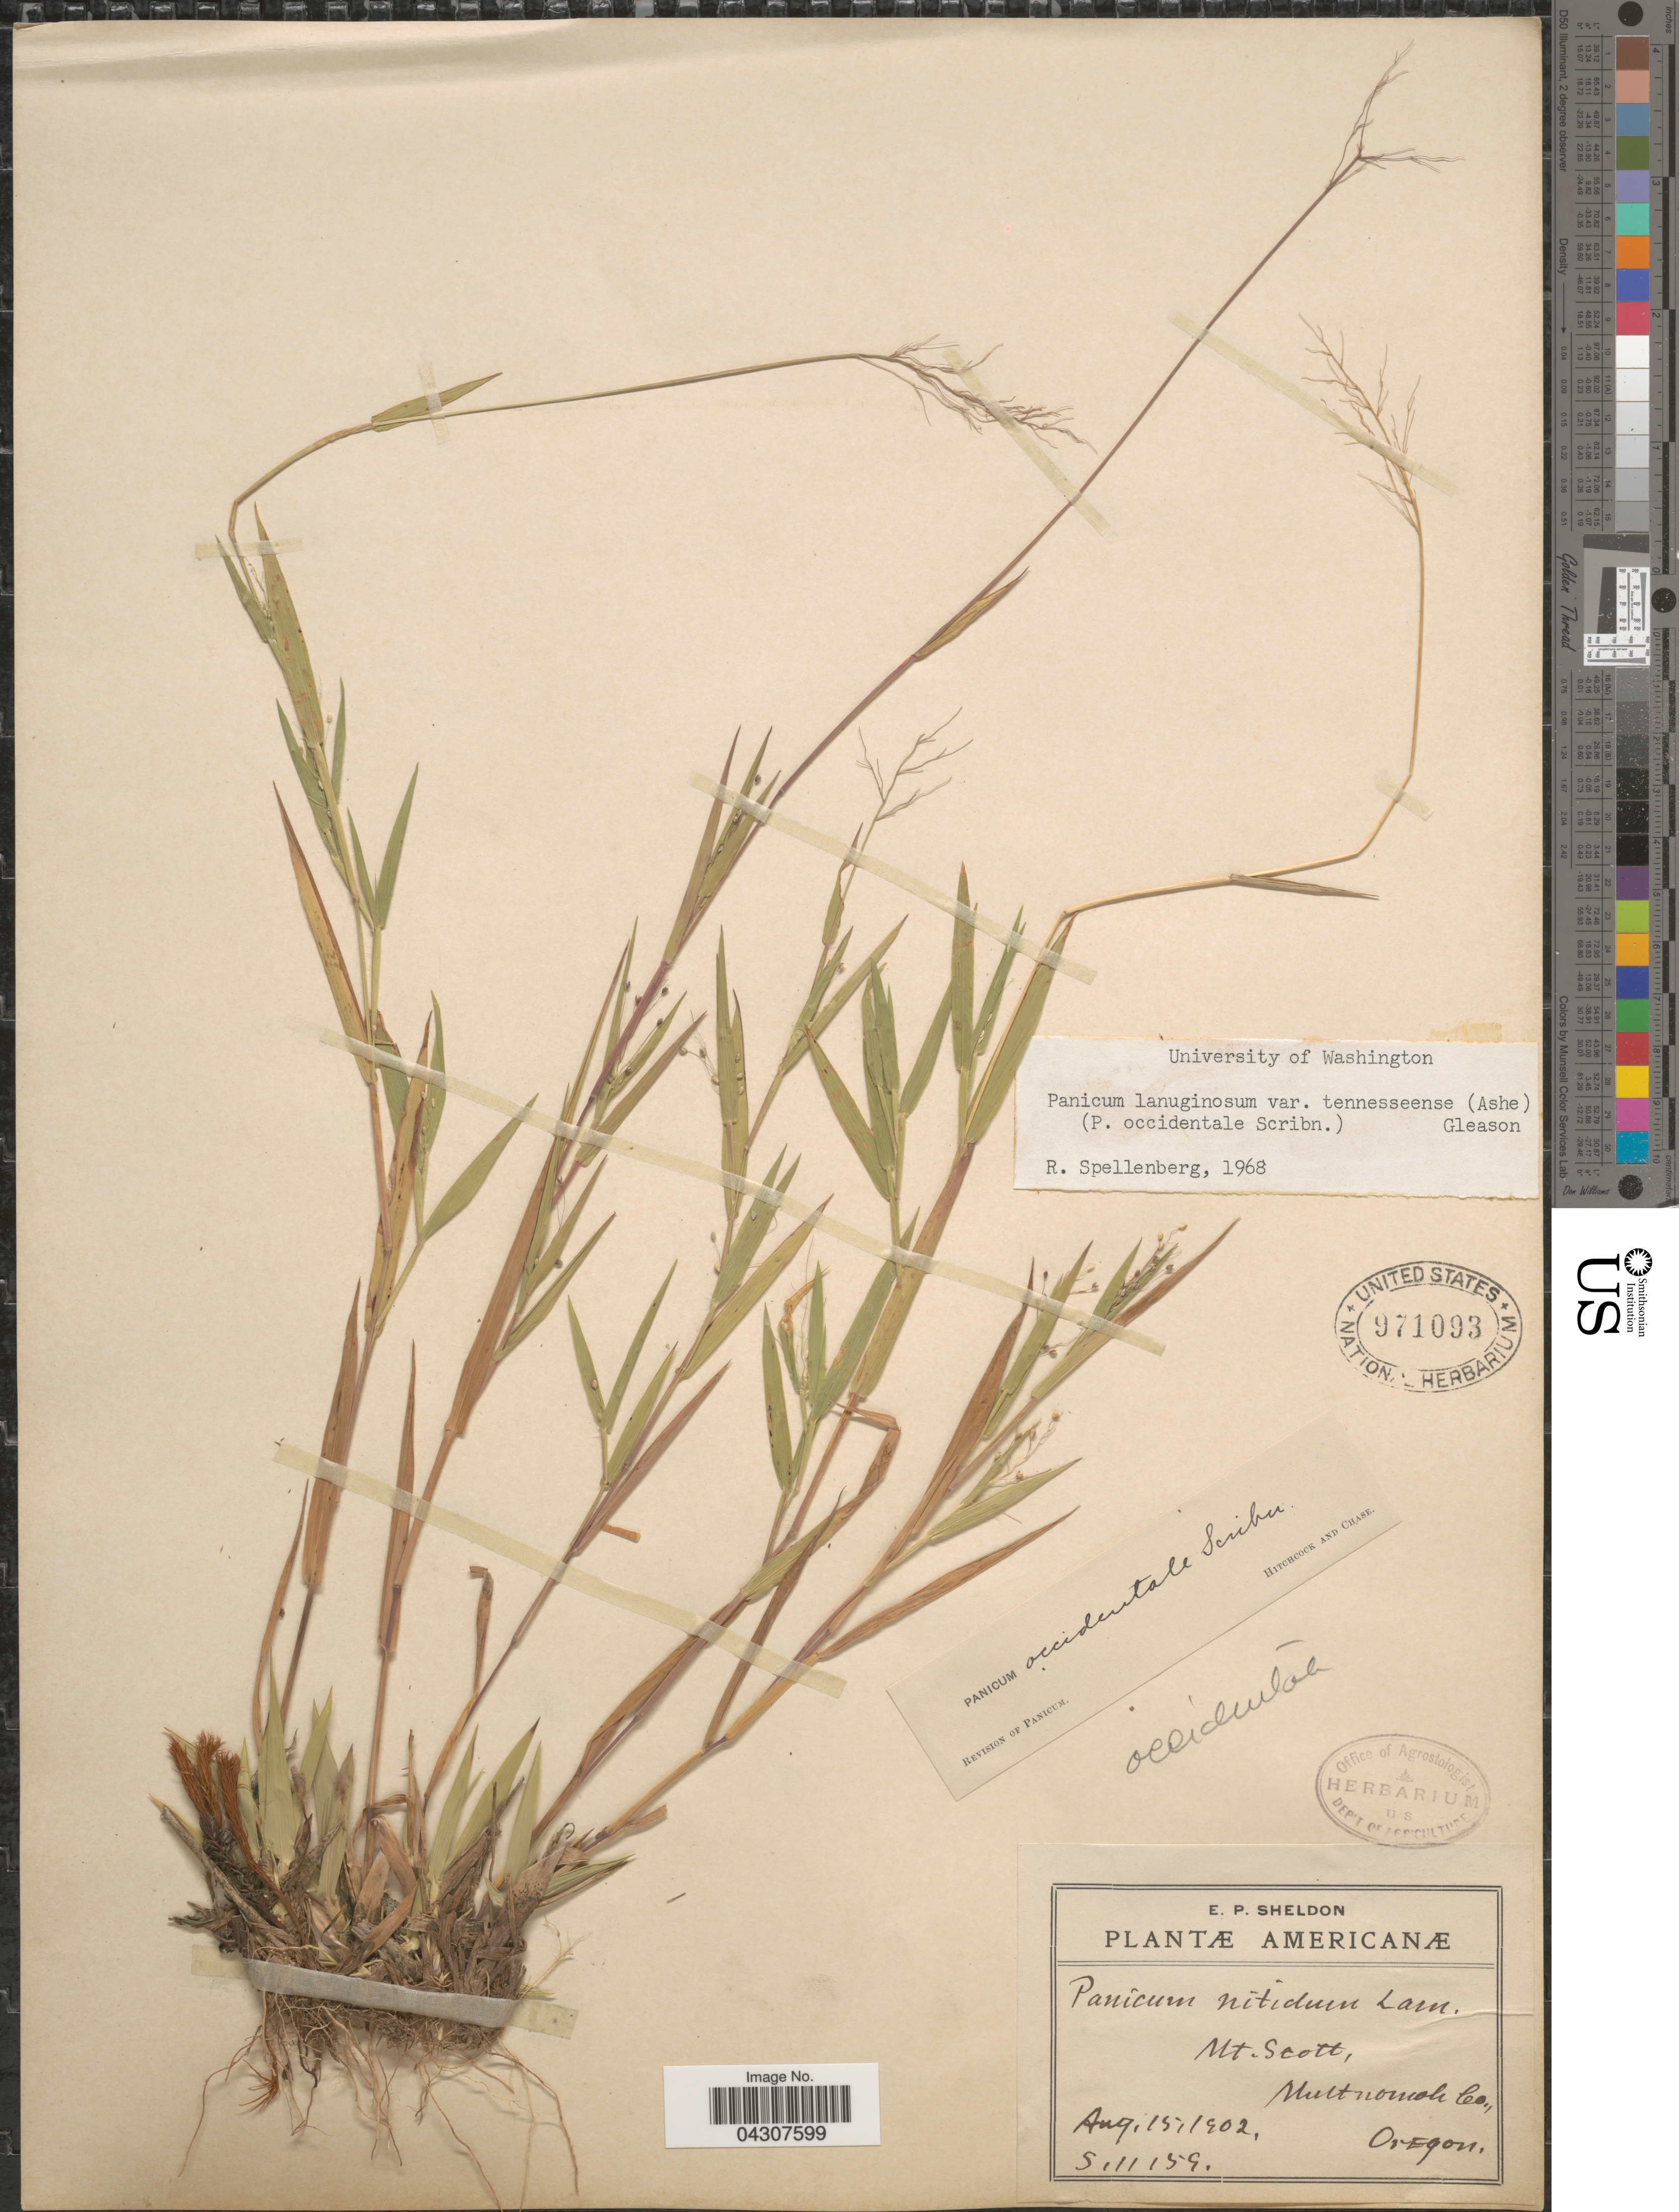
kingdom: Plantae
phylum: Tracheophyta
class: Liliopsida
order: Poales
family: Poaceae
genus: Dichanthelium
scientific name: Dichanthelium acuminatum var. acuminatum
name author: (Sw.) Gould & C.A. Clark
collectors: E. P. Sheldon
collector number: S11159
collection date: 1902-08-15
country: United States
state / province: Oregon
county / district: Multnomah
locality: Americanæ. Mt. Scott, Multnomah Co.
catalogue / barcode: US 971093